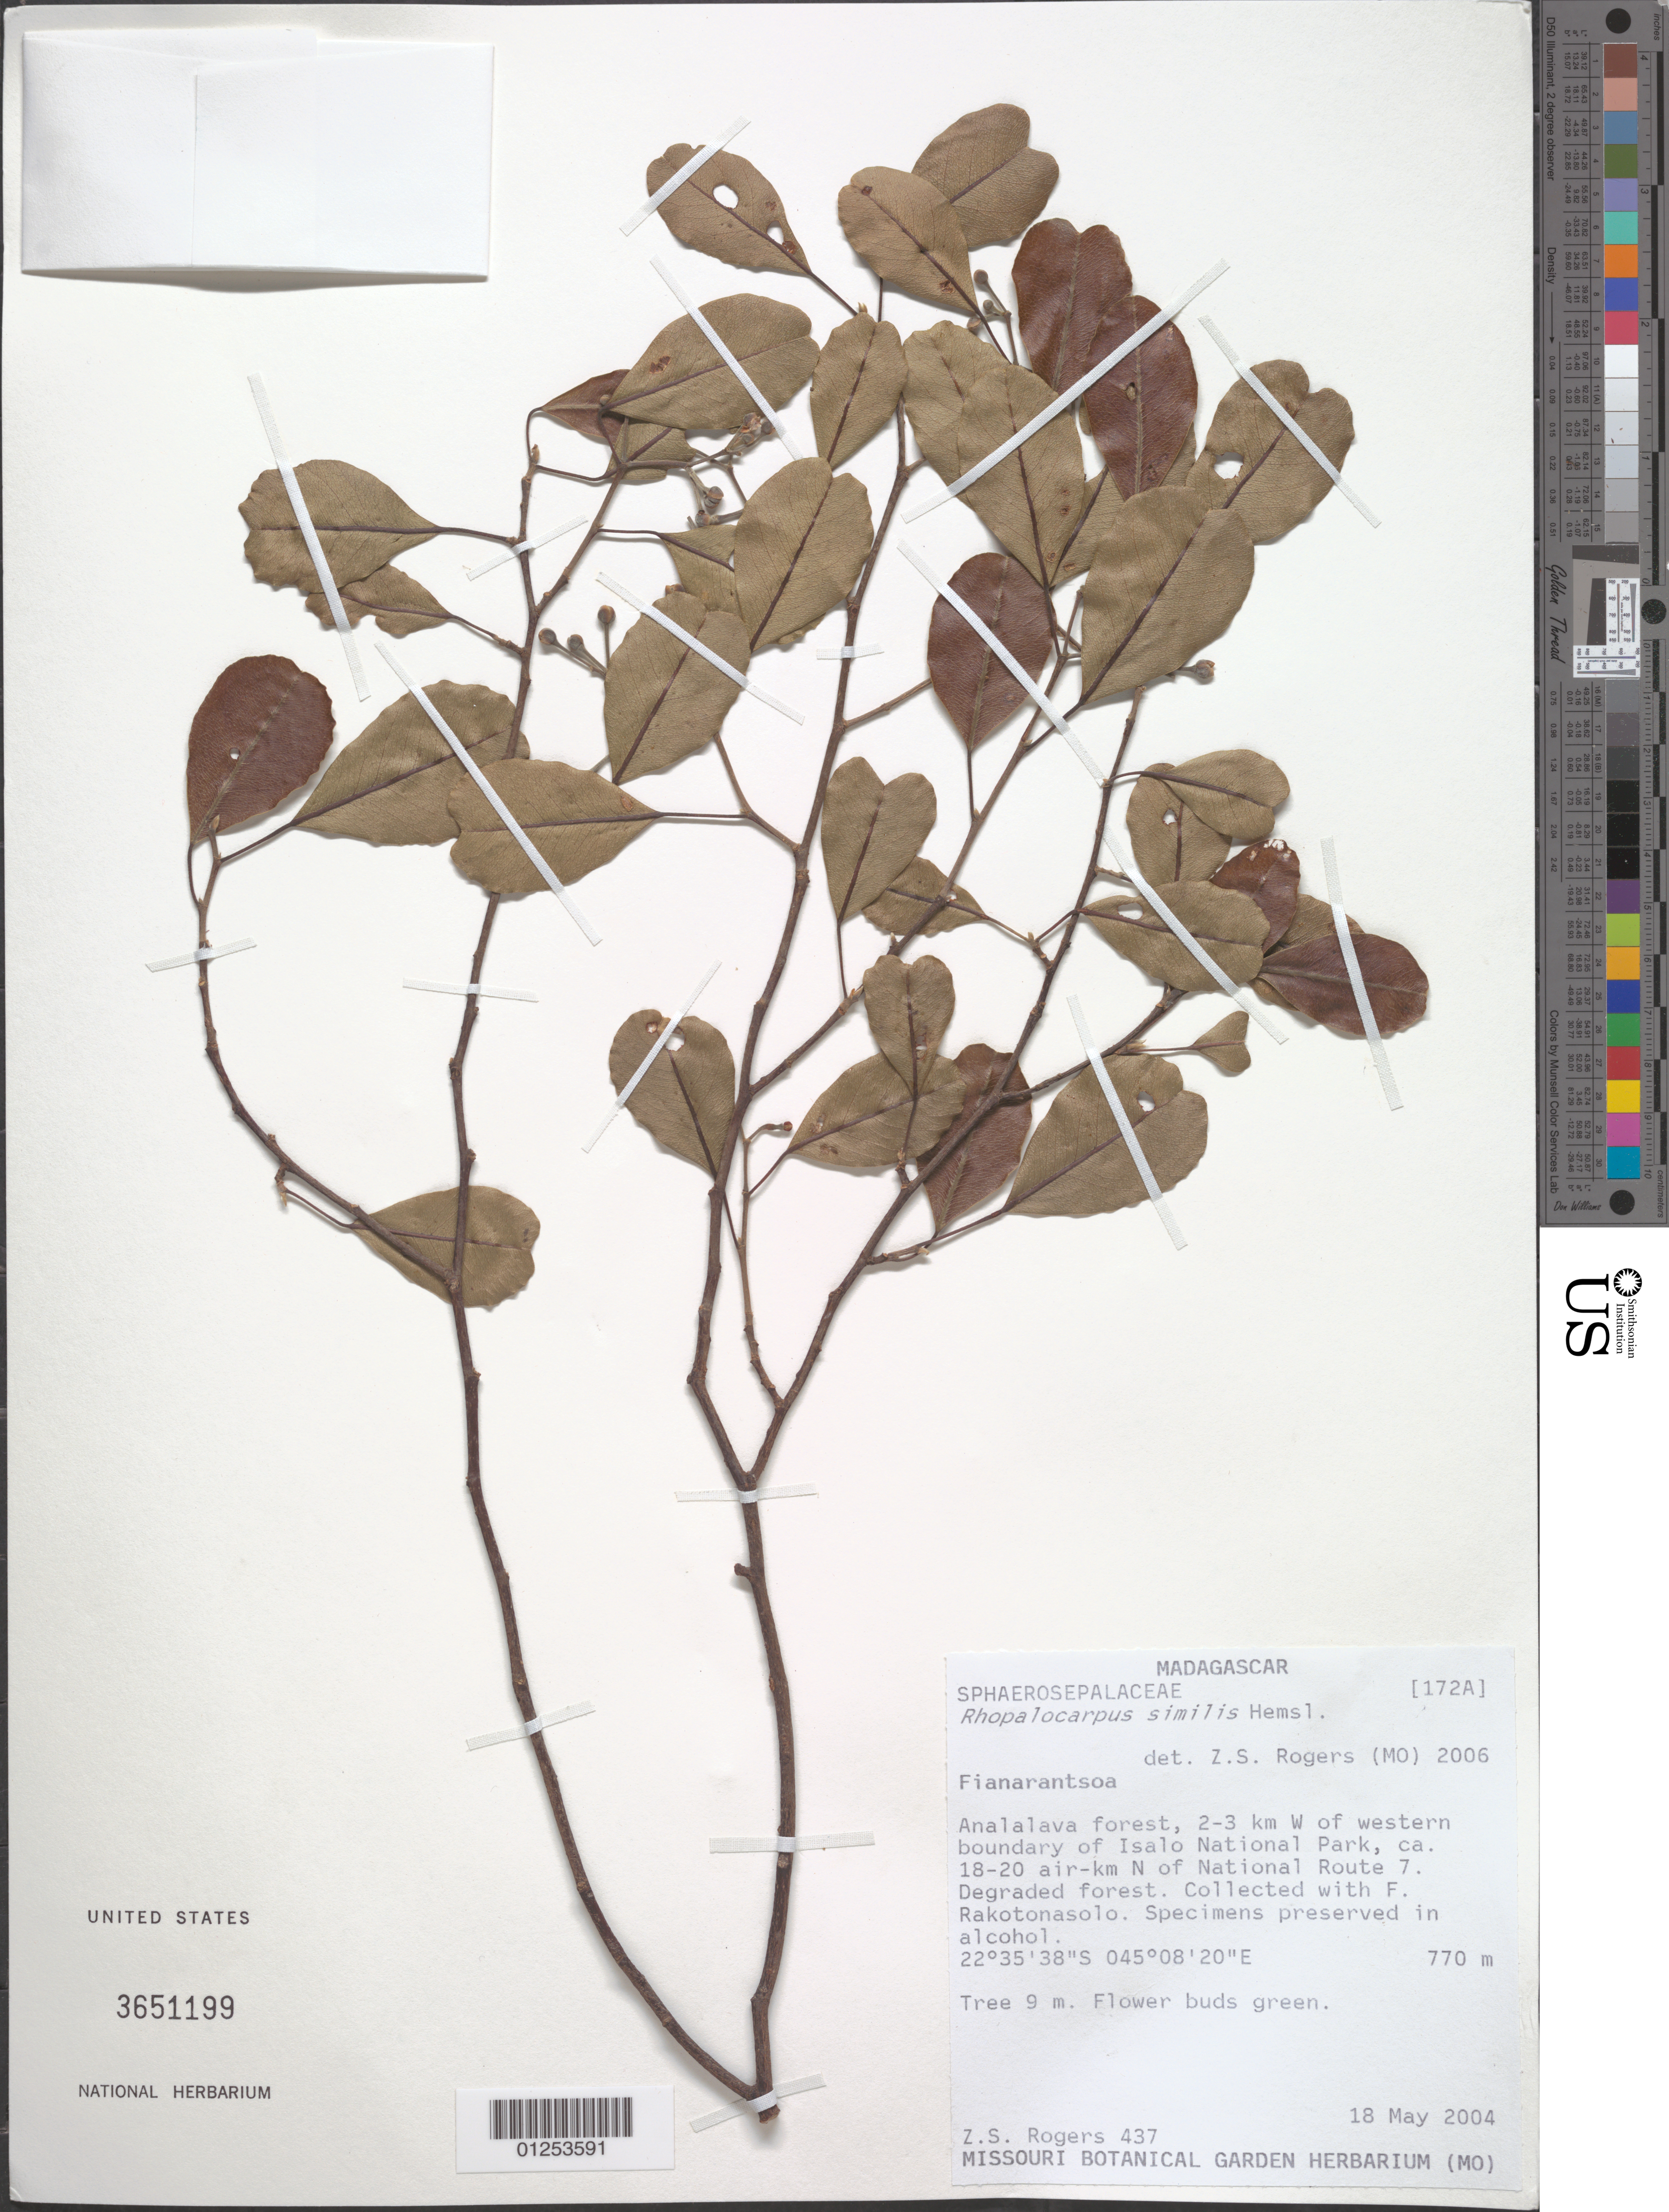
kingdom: Plantae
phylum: Tracheophyta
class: Magnoliopsida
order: Malvales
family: Sphaerosepalaceae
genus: Rhopalocarpus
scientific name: Rhopalocarpus similis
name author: Hemsl.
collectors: Z. S. Rogers & F. Rakotonasolo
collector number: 437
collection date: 2004-05-18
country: Madagascar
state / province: Atsimo-Andrefana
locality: Analalava forest, 2-3 km W of western boundary of Isalo National Park, ca. 18-20 air kms N of National Route 7.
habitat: Degraded forest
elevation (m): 770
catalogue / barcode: US 3651199